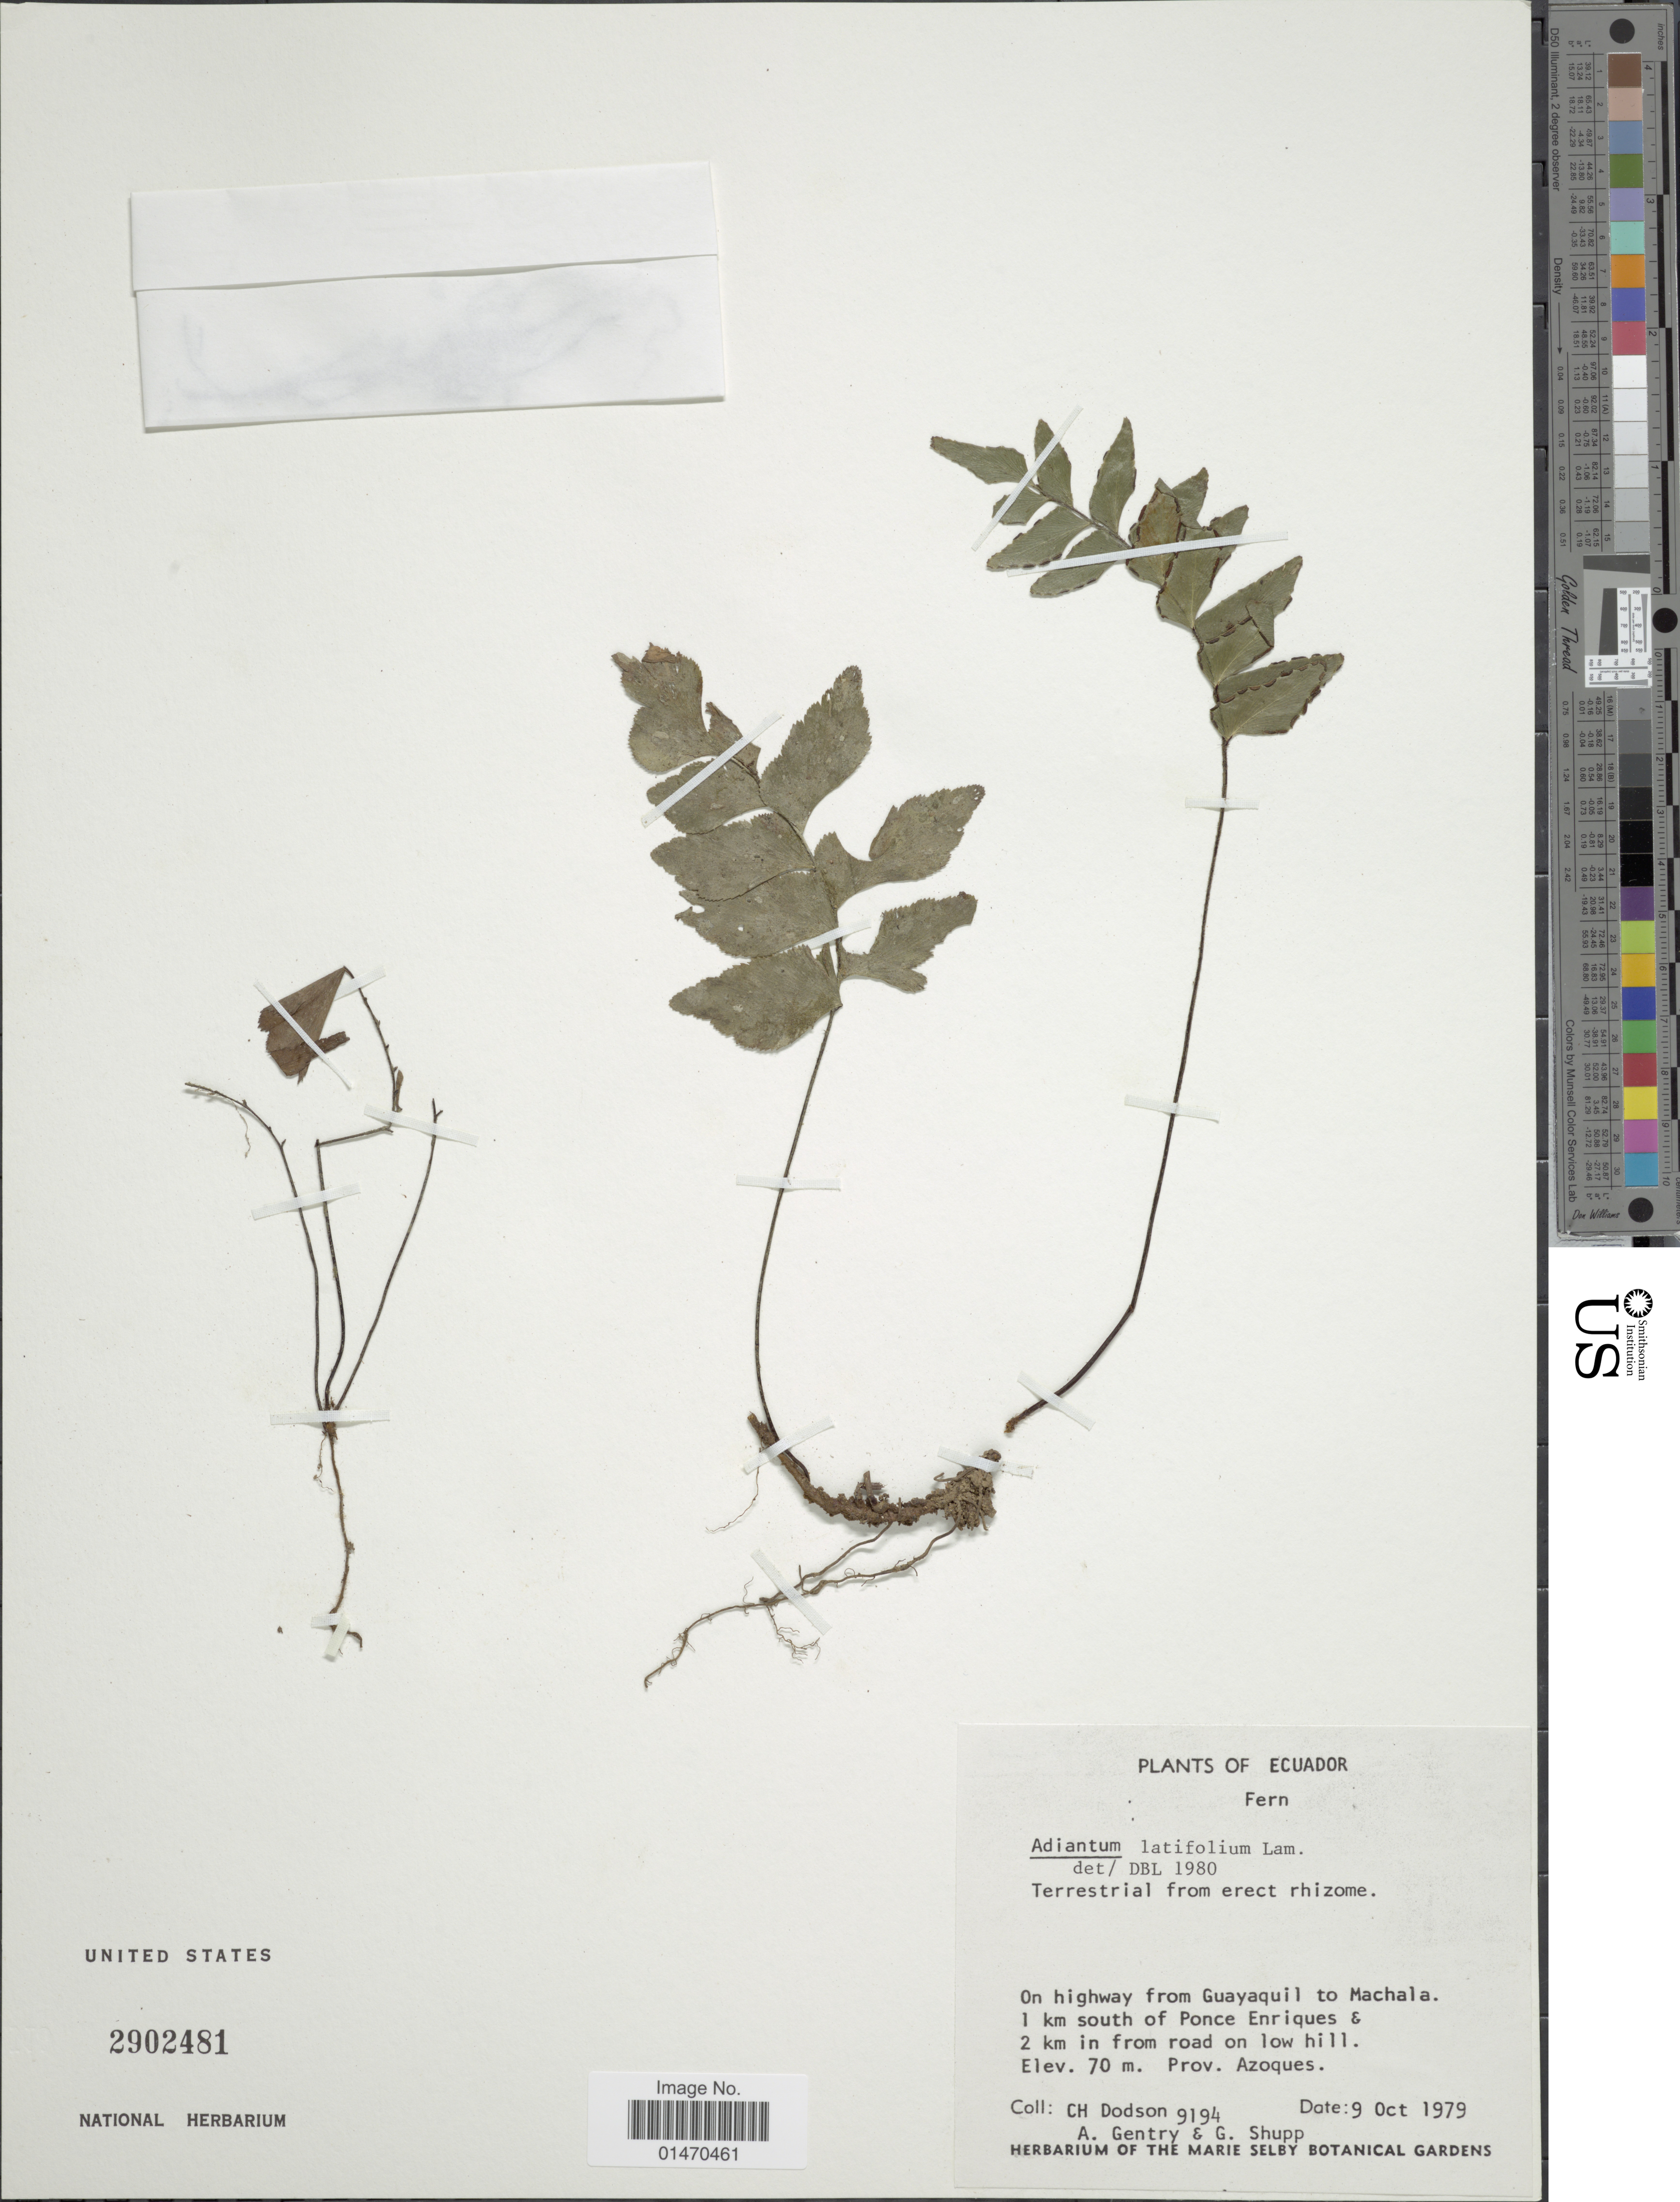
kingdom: Plantae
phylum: Tracheophyta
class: Polypodiopsida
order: Polypodiales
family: Pteridaceae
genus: Adiantum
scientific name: Adiantum latifolium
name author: Lam.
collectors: C. H. Dodson, A. H. Gentry & G. Shupp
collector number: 9194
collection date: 1979-10-09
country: Ecuador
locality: On highway from Gyaquil to Machala, 1km south of Ponce Enriques &2km in from road on low hill, Prov. Azoques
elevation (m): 70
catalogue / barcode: US 2902481